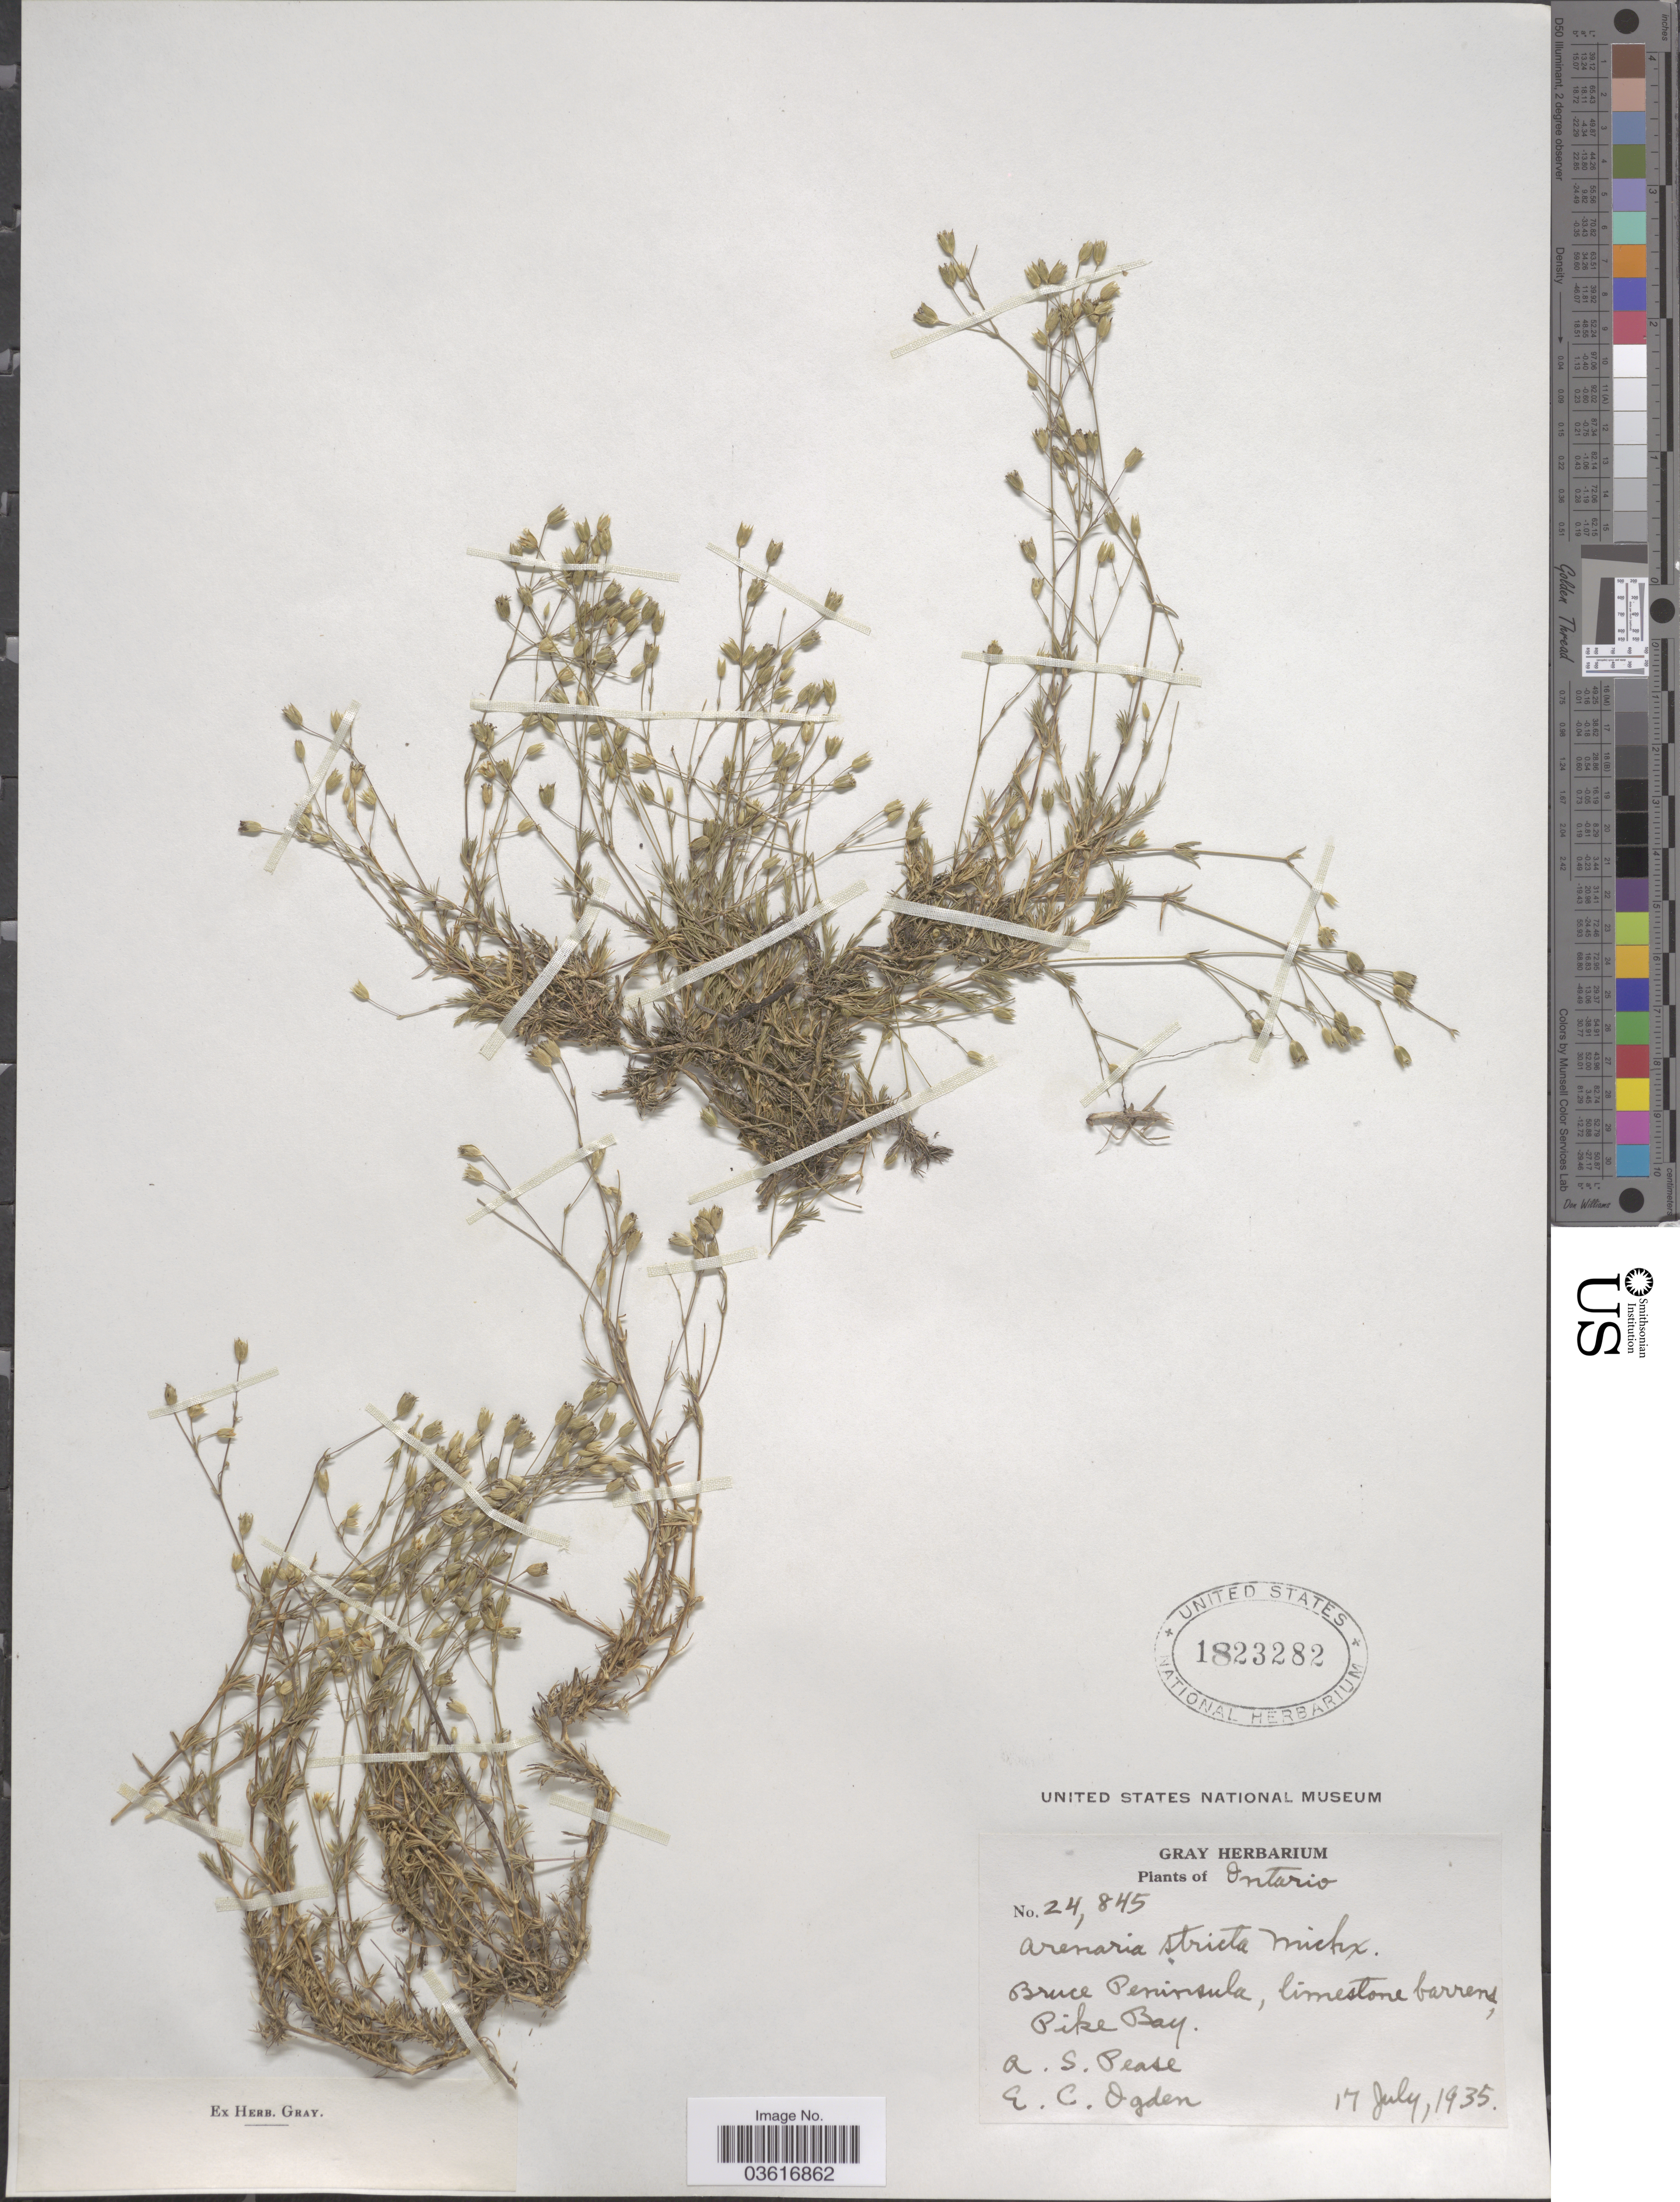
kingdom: Plantae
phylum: Tracheophyta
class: Magnoliopsida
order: Caryophyllales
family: Caryophyllaceae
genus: Minuartia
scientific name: Minuartia stricta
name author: (Sw.) Hiern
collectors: A. S. Pease & E. Ogden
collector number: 24845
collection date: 1935-07-17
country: Canada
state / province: Ontario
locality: Bruce Peninsula, Pike Bay.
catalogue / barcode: US 1823282